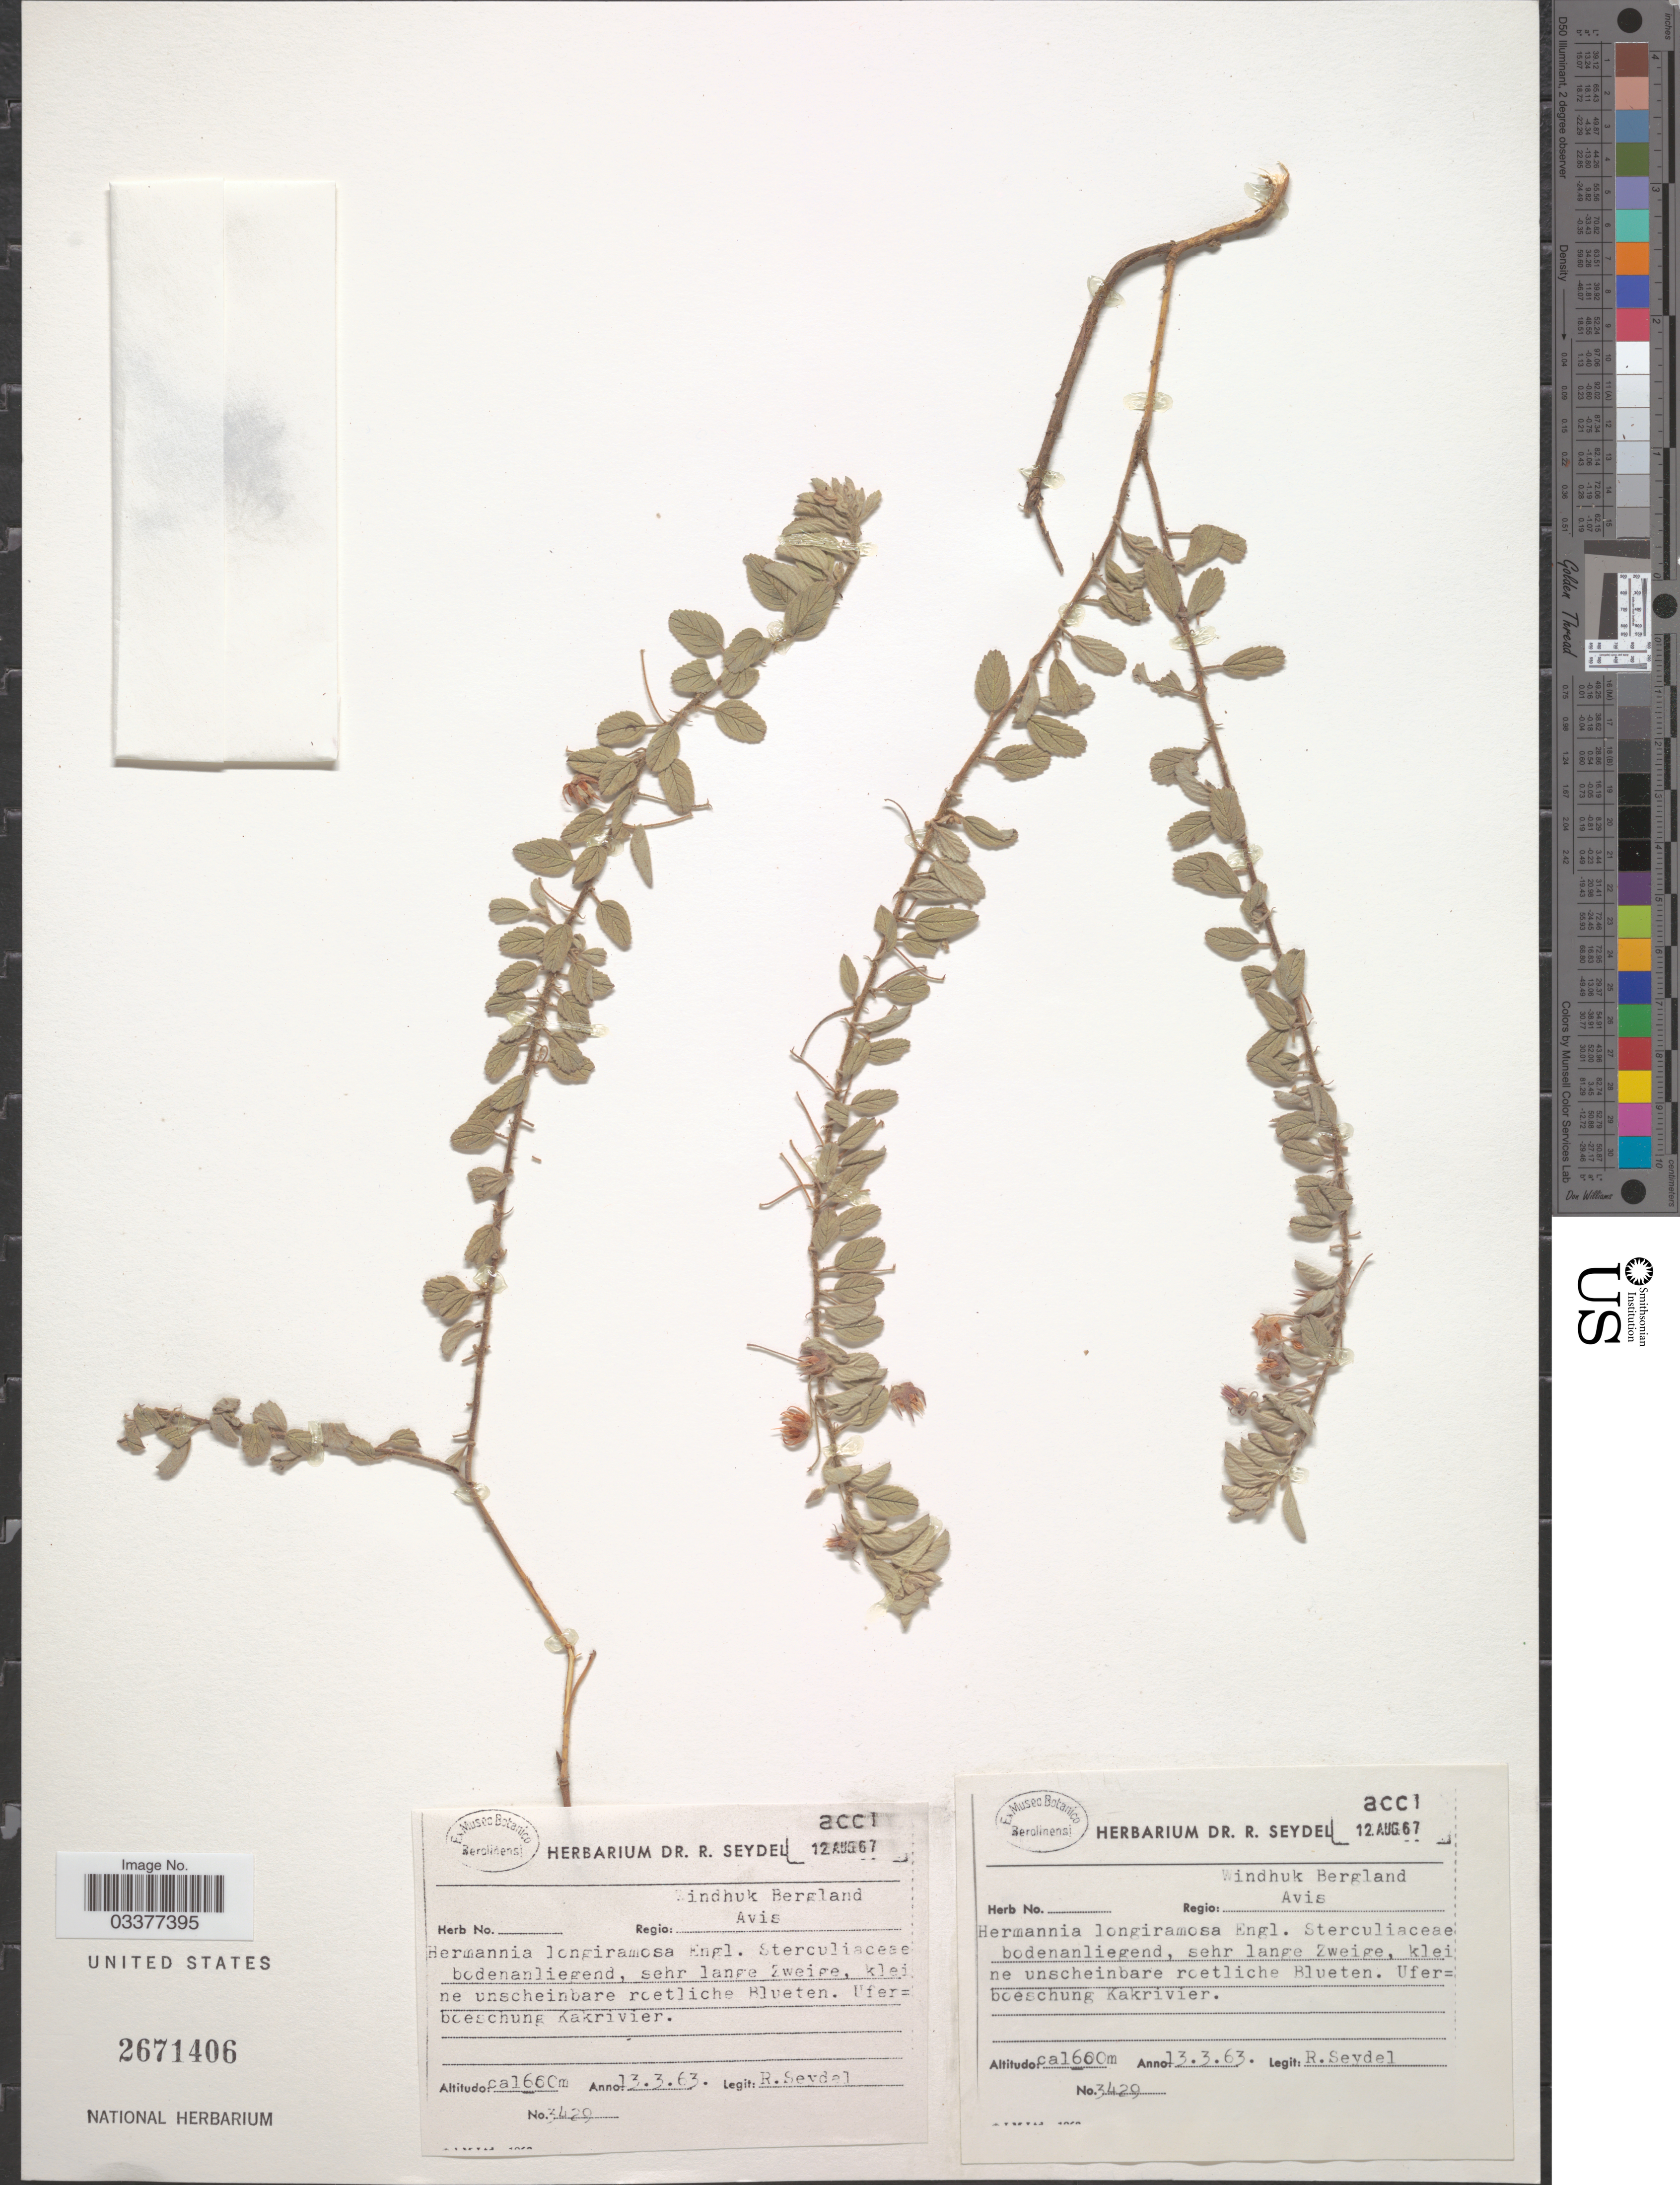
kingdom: Plantae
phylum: Tracheophyta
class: Magnoliopsida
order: Malvales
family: Malvaceae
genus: Hermannia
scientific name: Hermannia longiramosa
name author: Engl.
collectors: R. Seydel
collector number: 3429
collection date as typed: Transcribed d/m/y: 13/3/63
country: Namibia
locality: Regio: Windhuk Bergland Avis. Uferboeschung Kakrivier.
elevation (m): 1600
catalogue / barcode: US 2671406